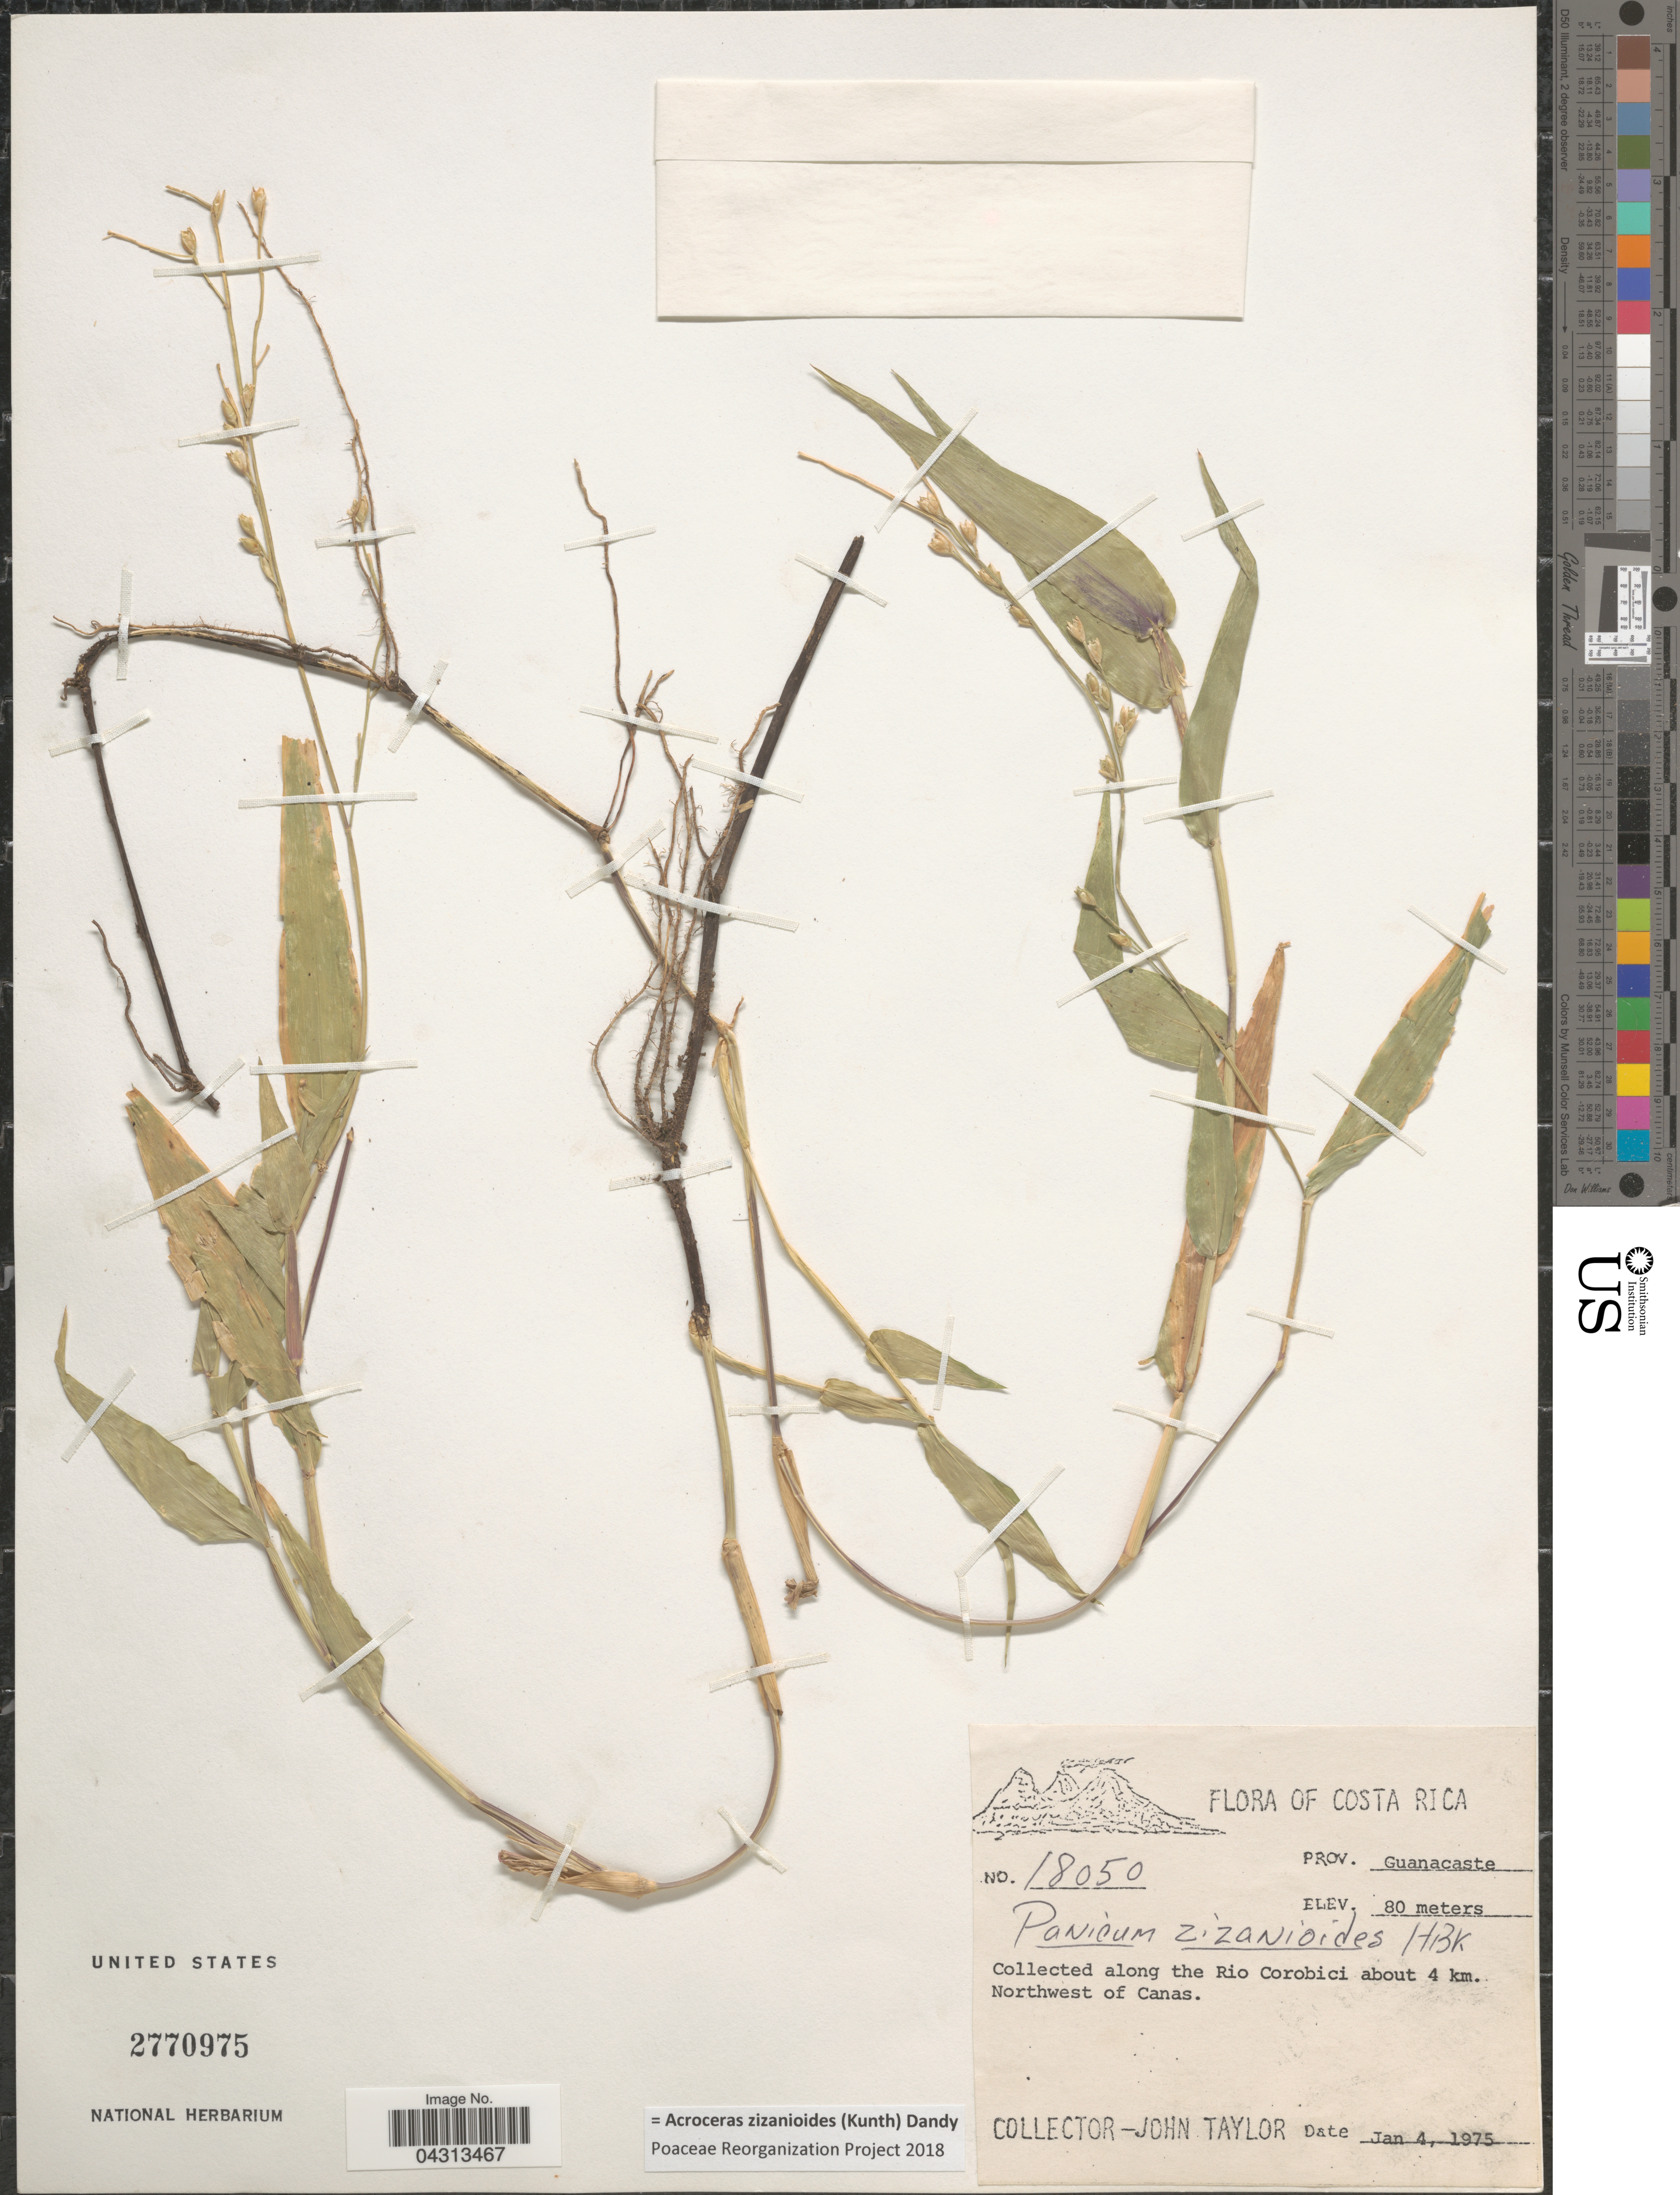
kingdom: Plantae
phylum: Tracheophyta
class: Liliopsida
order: Poales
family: Poaceae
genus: Acroceras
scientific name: Acroceras zizanioides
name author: (Kunth) Dandy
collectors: J. Taylor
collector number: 18050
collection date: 1975-01-04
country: Costa Rica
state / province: Guanacaste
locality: Along the Rio Corobici about 4 km. Northwest of Canas.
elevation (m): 80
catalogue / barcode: US 2770975